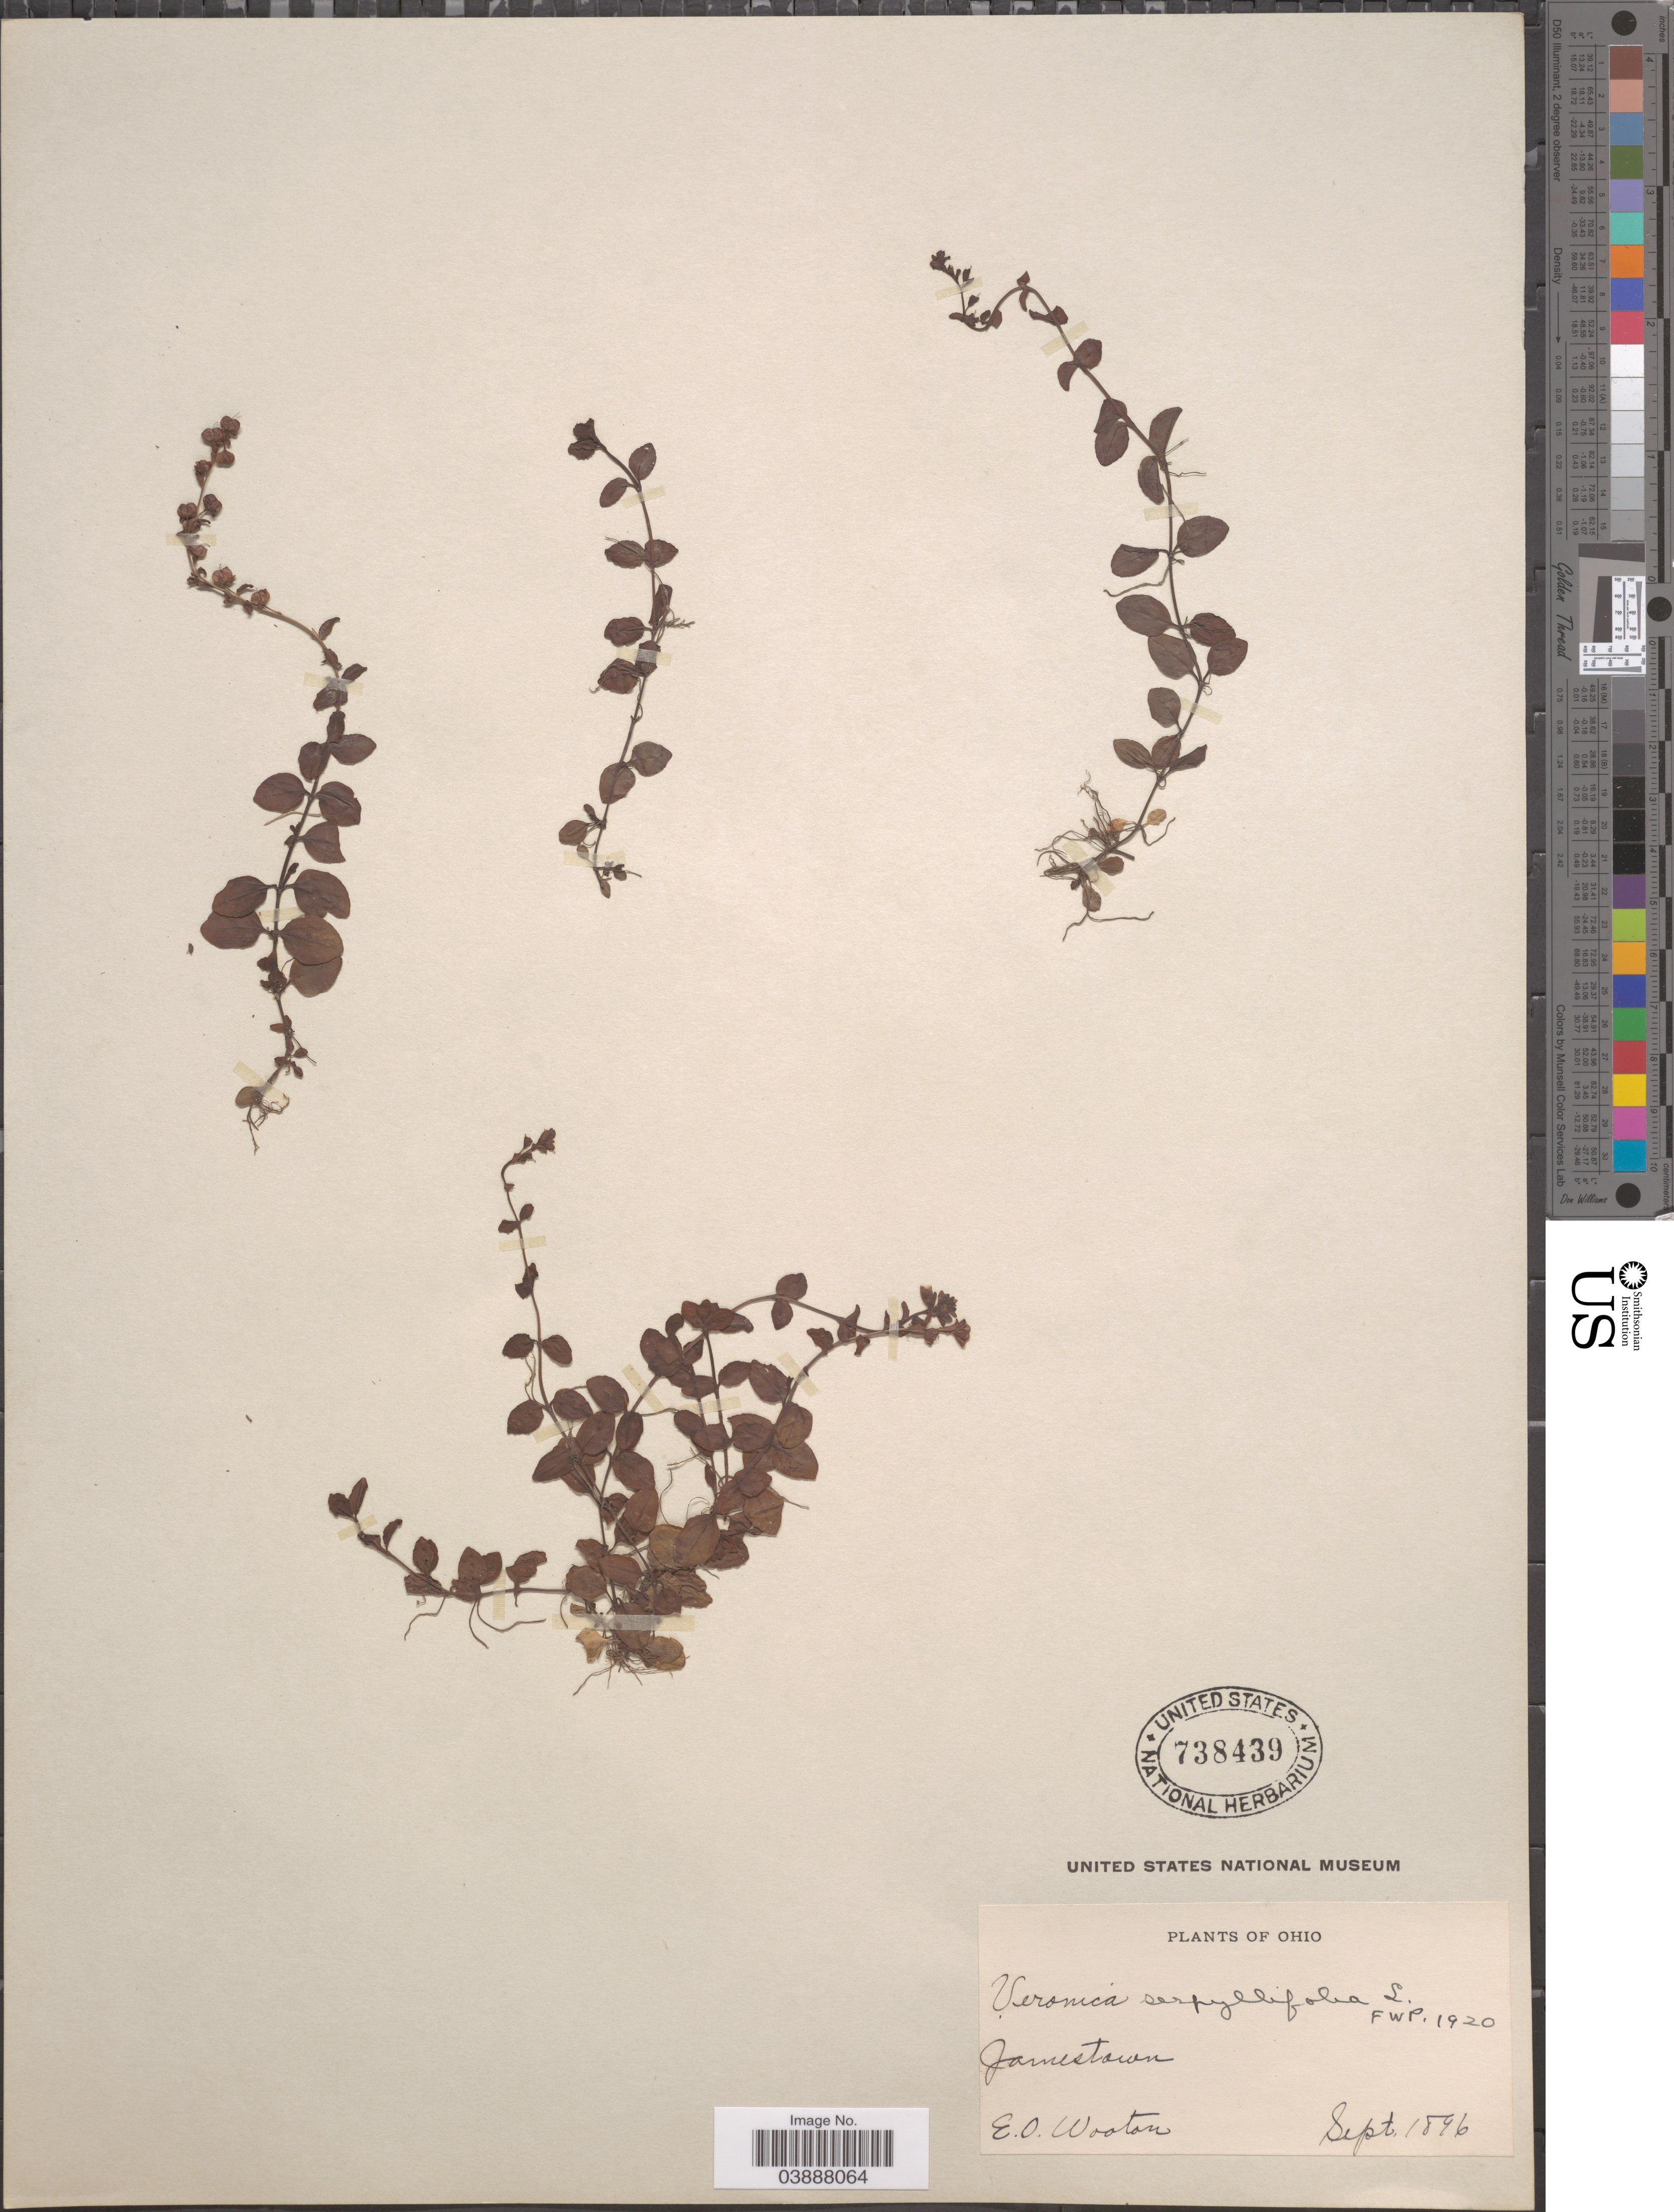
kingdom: Plantae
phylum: Tracheophyta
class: Magnoliopsida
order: Lamiales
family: Plantaginaceae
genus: Veronica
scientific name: Veronica serpyllifolia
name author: L.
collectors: E. O. Wooton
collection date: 1896-09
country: United States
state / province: Ohio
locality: Jamestown.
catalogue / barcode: US 738439